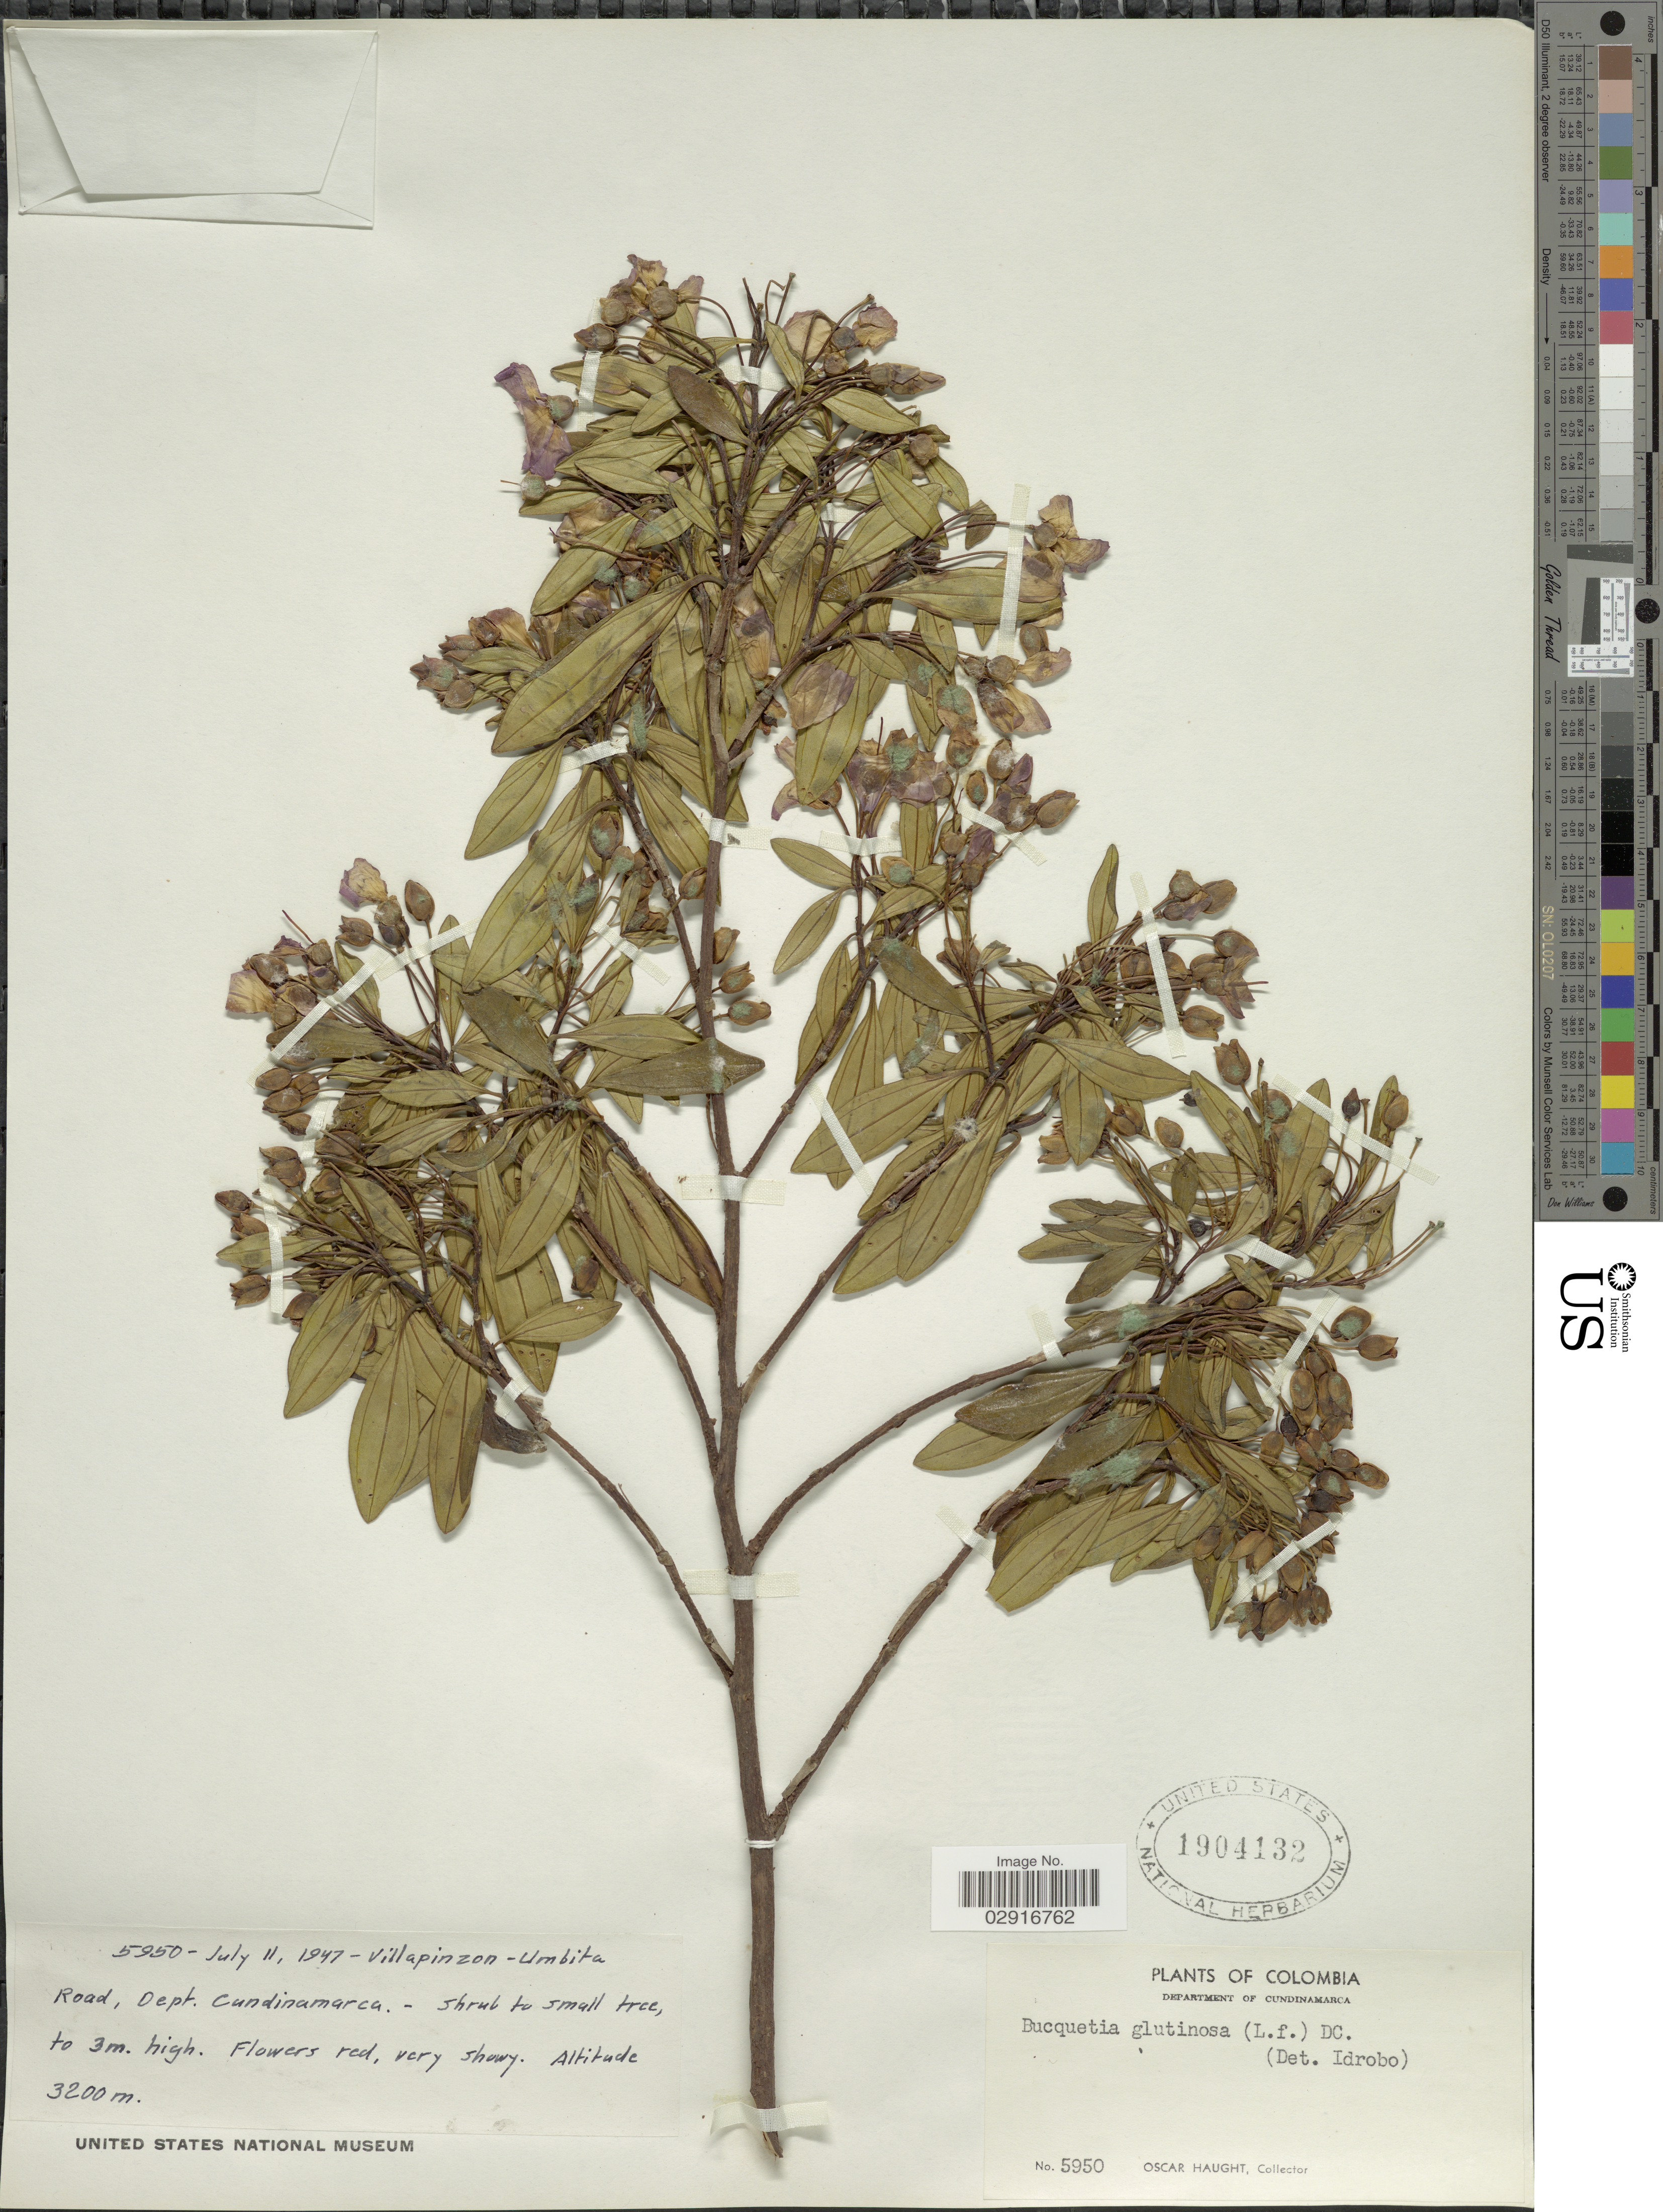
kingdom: Plantae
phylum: Tracheophyta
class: Magnoliopsida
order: Myrtales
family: Melastomataceae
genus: Bucquetia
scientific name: Bucquetia glutinosa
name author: DC.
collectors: O. Haught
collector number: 5950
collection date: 1947-07-11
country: Colombia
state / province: Cundinamarca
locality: Department of Cundinamarca. Villapinzon-Umbita Road.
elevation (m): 3200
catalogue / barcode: US 1904132